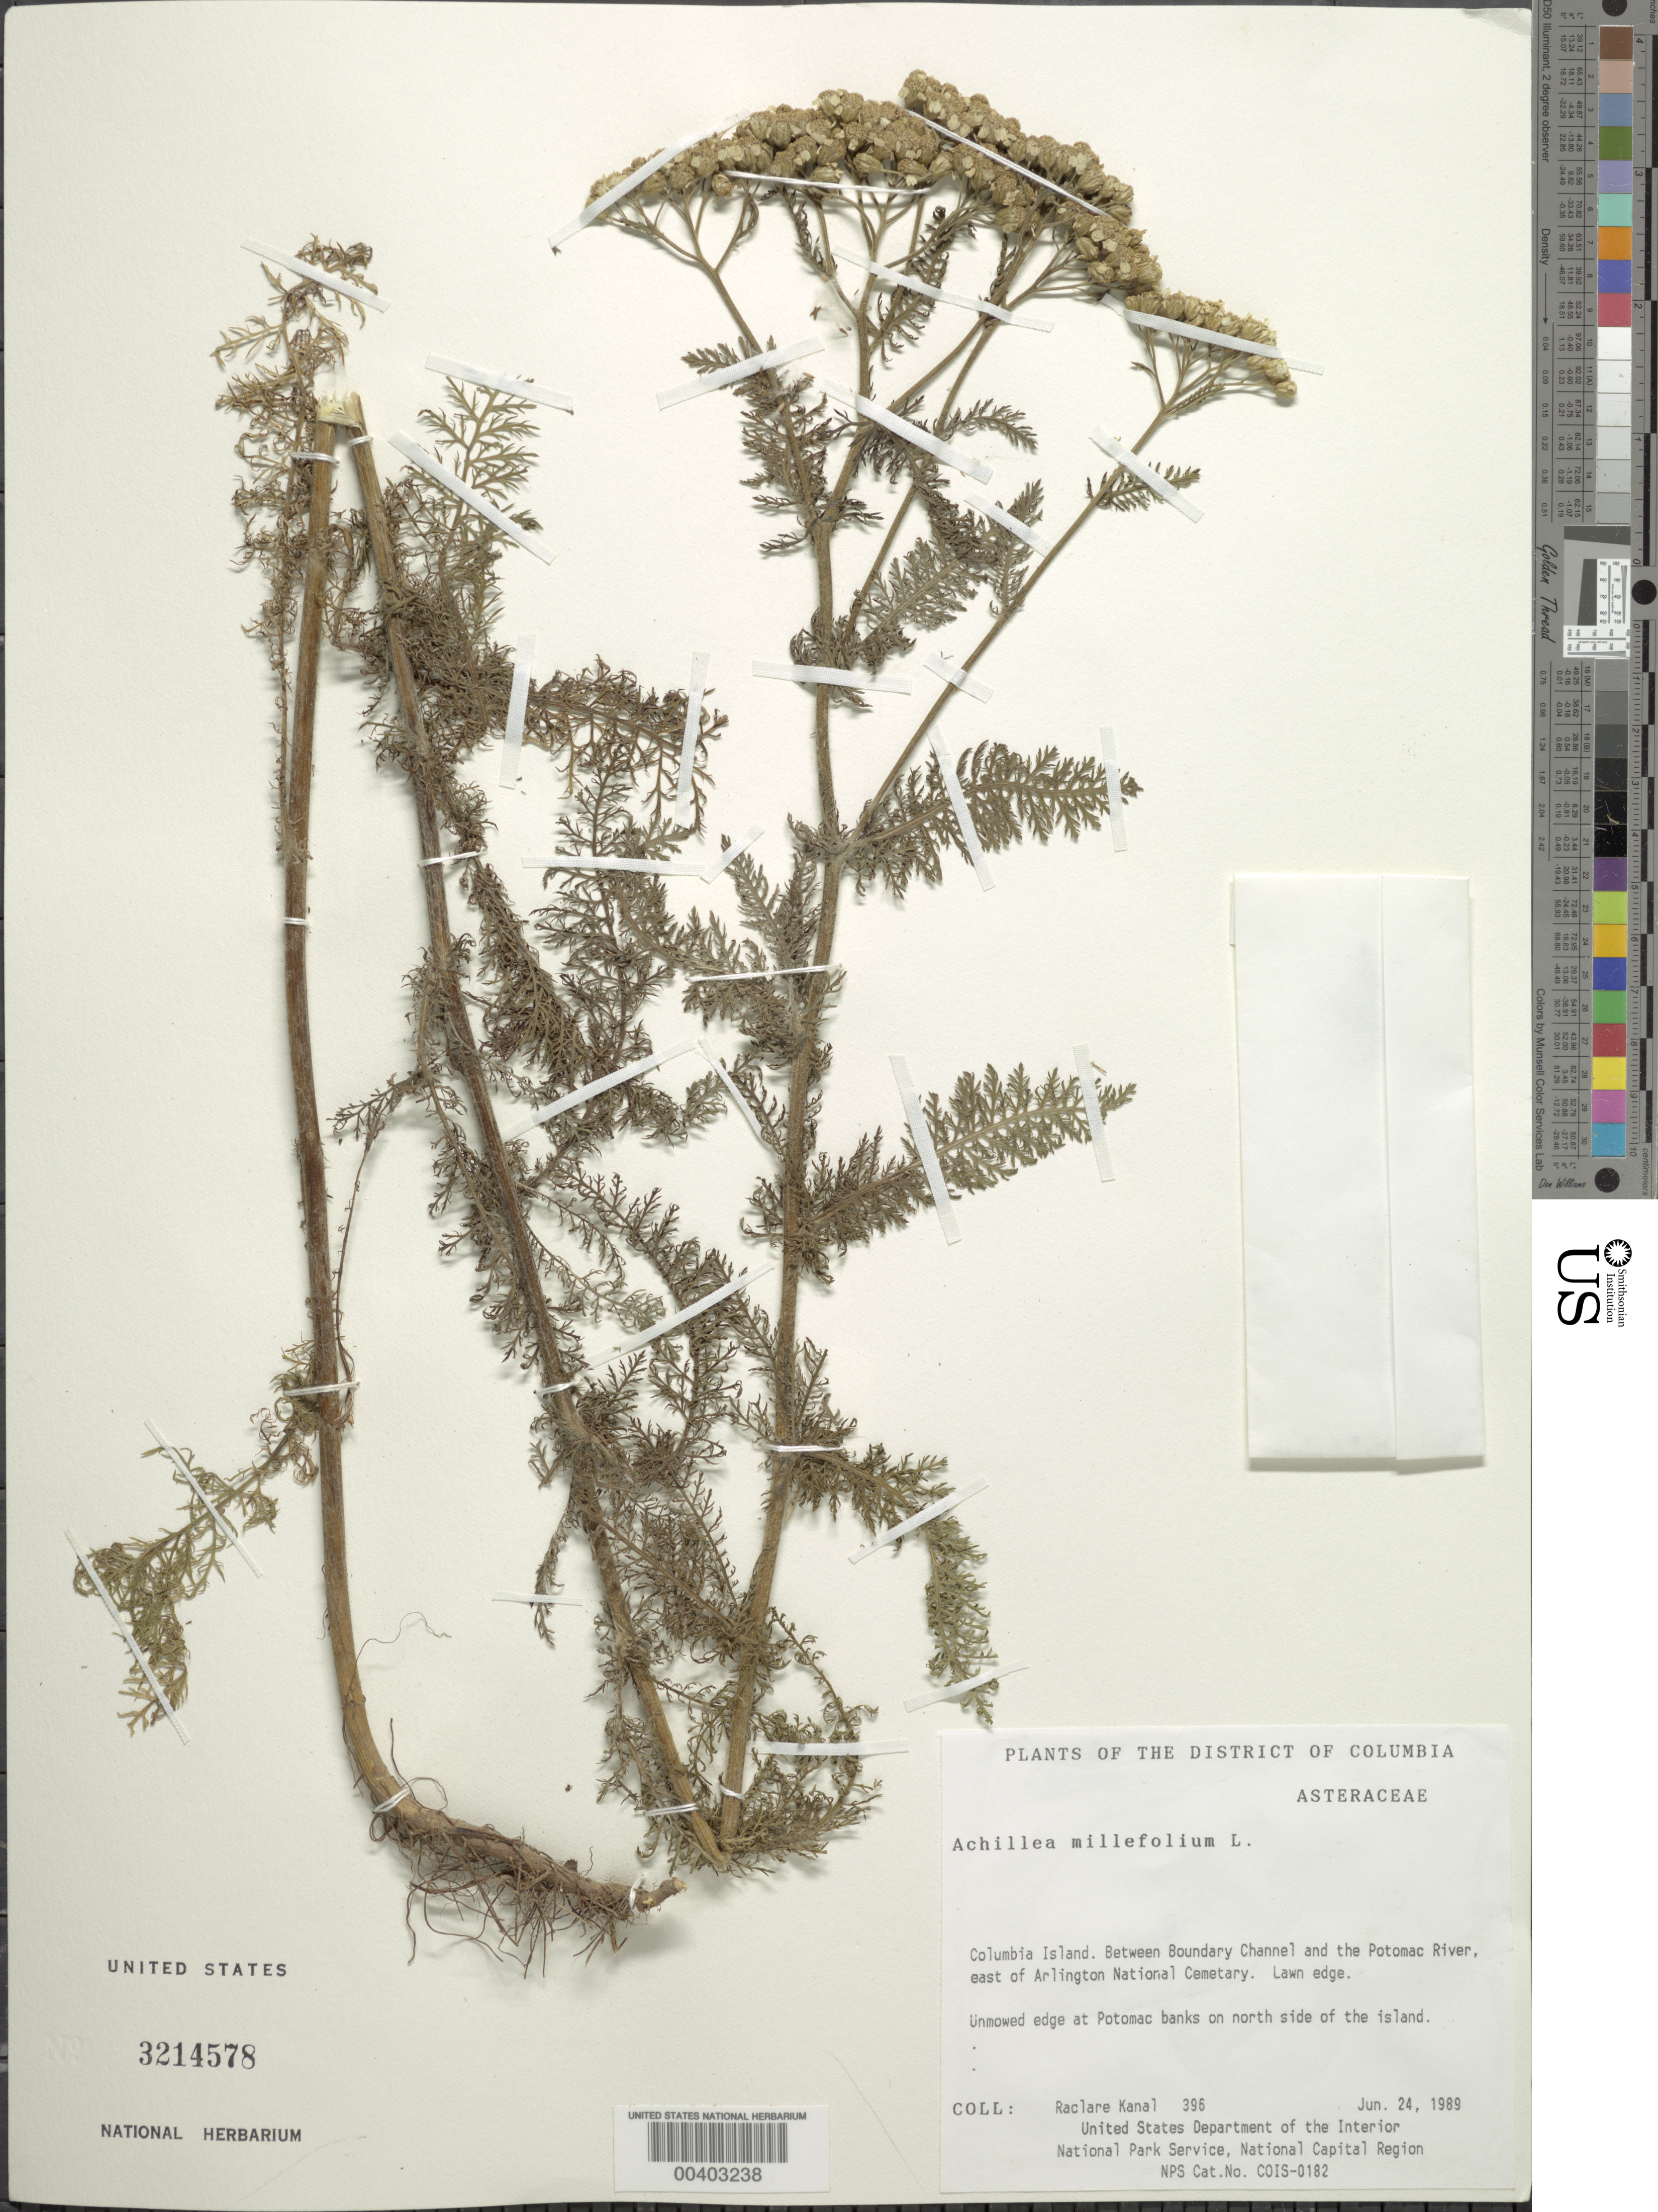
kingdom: Plantae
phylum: Tracheophyta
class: Magnoliopsida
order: Asterales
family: Asteraceae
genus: Achillea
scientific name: Achillea millefolium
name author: L.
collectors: R. Kanal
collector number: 396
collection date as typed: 24 Jun 1989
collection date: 1989-06-24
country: United States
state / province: District of Columbia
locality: Columbia Island, between Boundary Channel and Potomac River, E of Arlington National Cemetary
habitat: Unmowed edge of potomac banks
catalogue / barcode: US 3214578